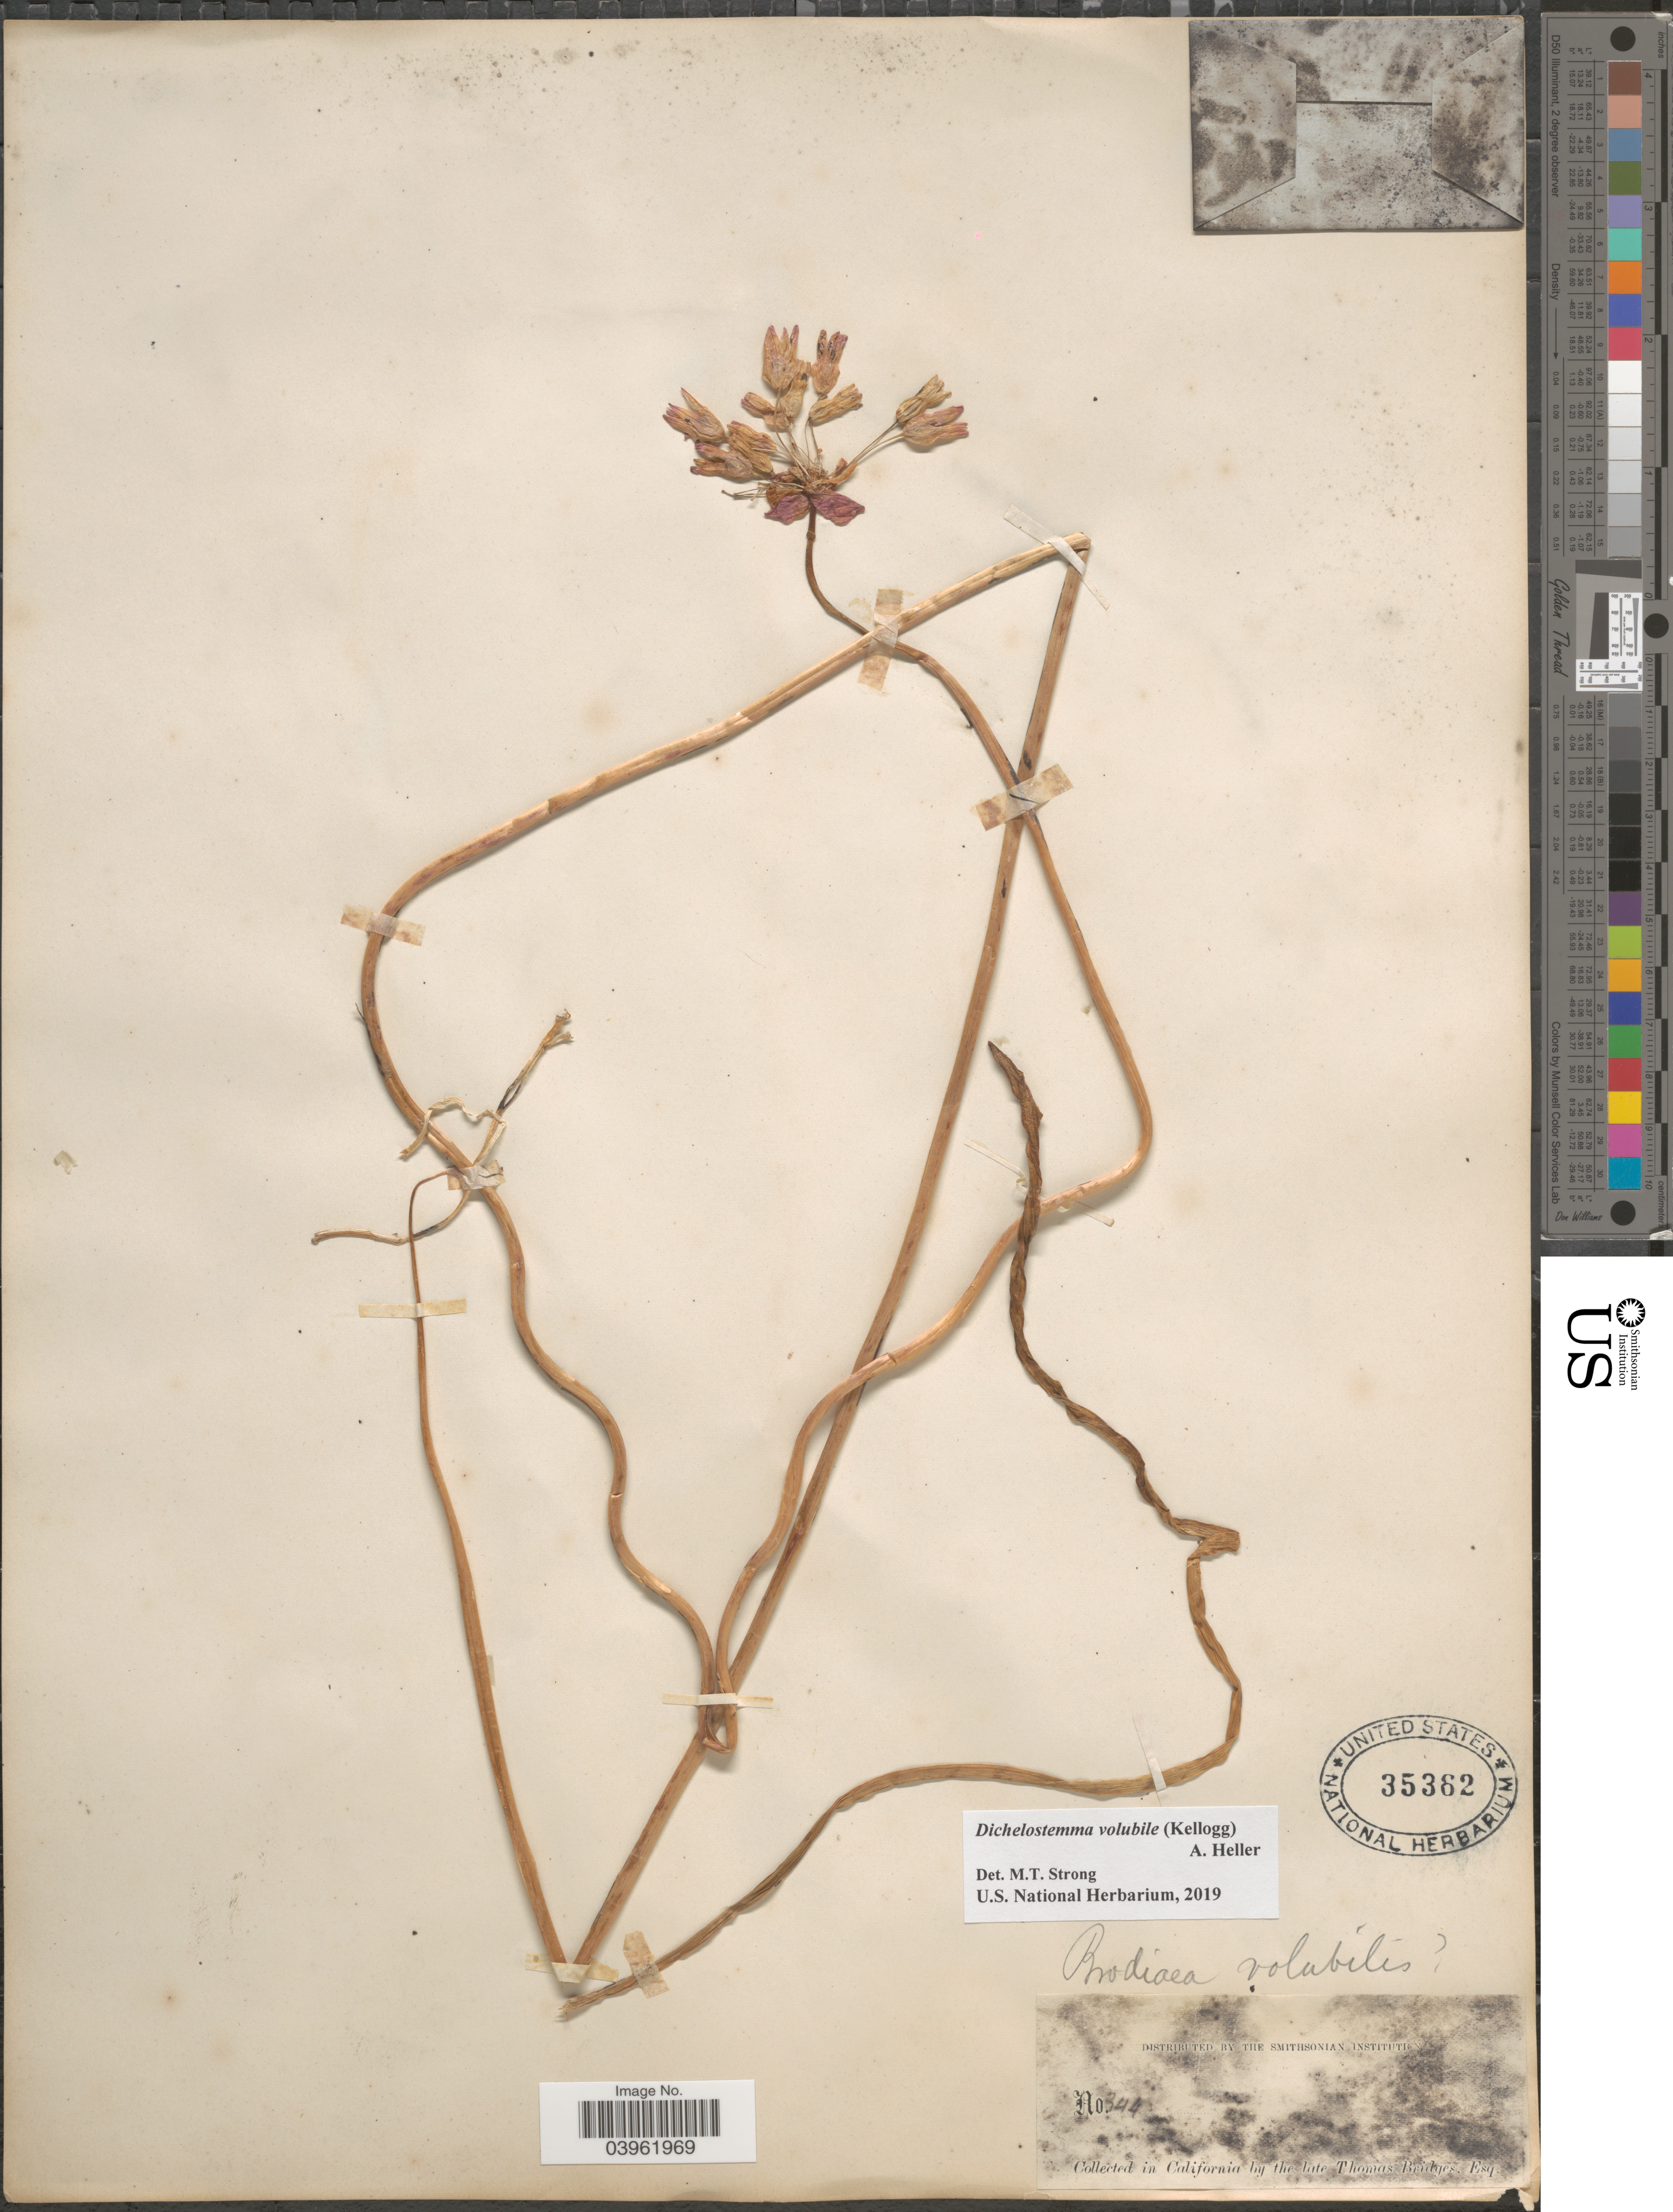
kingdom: Plantae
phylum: Tracheophyta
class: Liliopsida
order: Asparagales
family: Asparagaceae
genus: Dichelostemma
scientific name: Dichelostemma volubile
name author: A. Heller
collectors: T. Bridges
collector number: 344*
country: United States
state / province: California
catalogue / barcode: US 35362